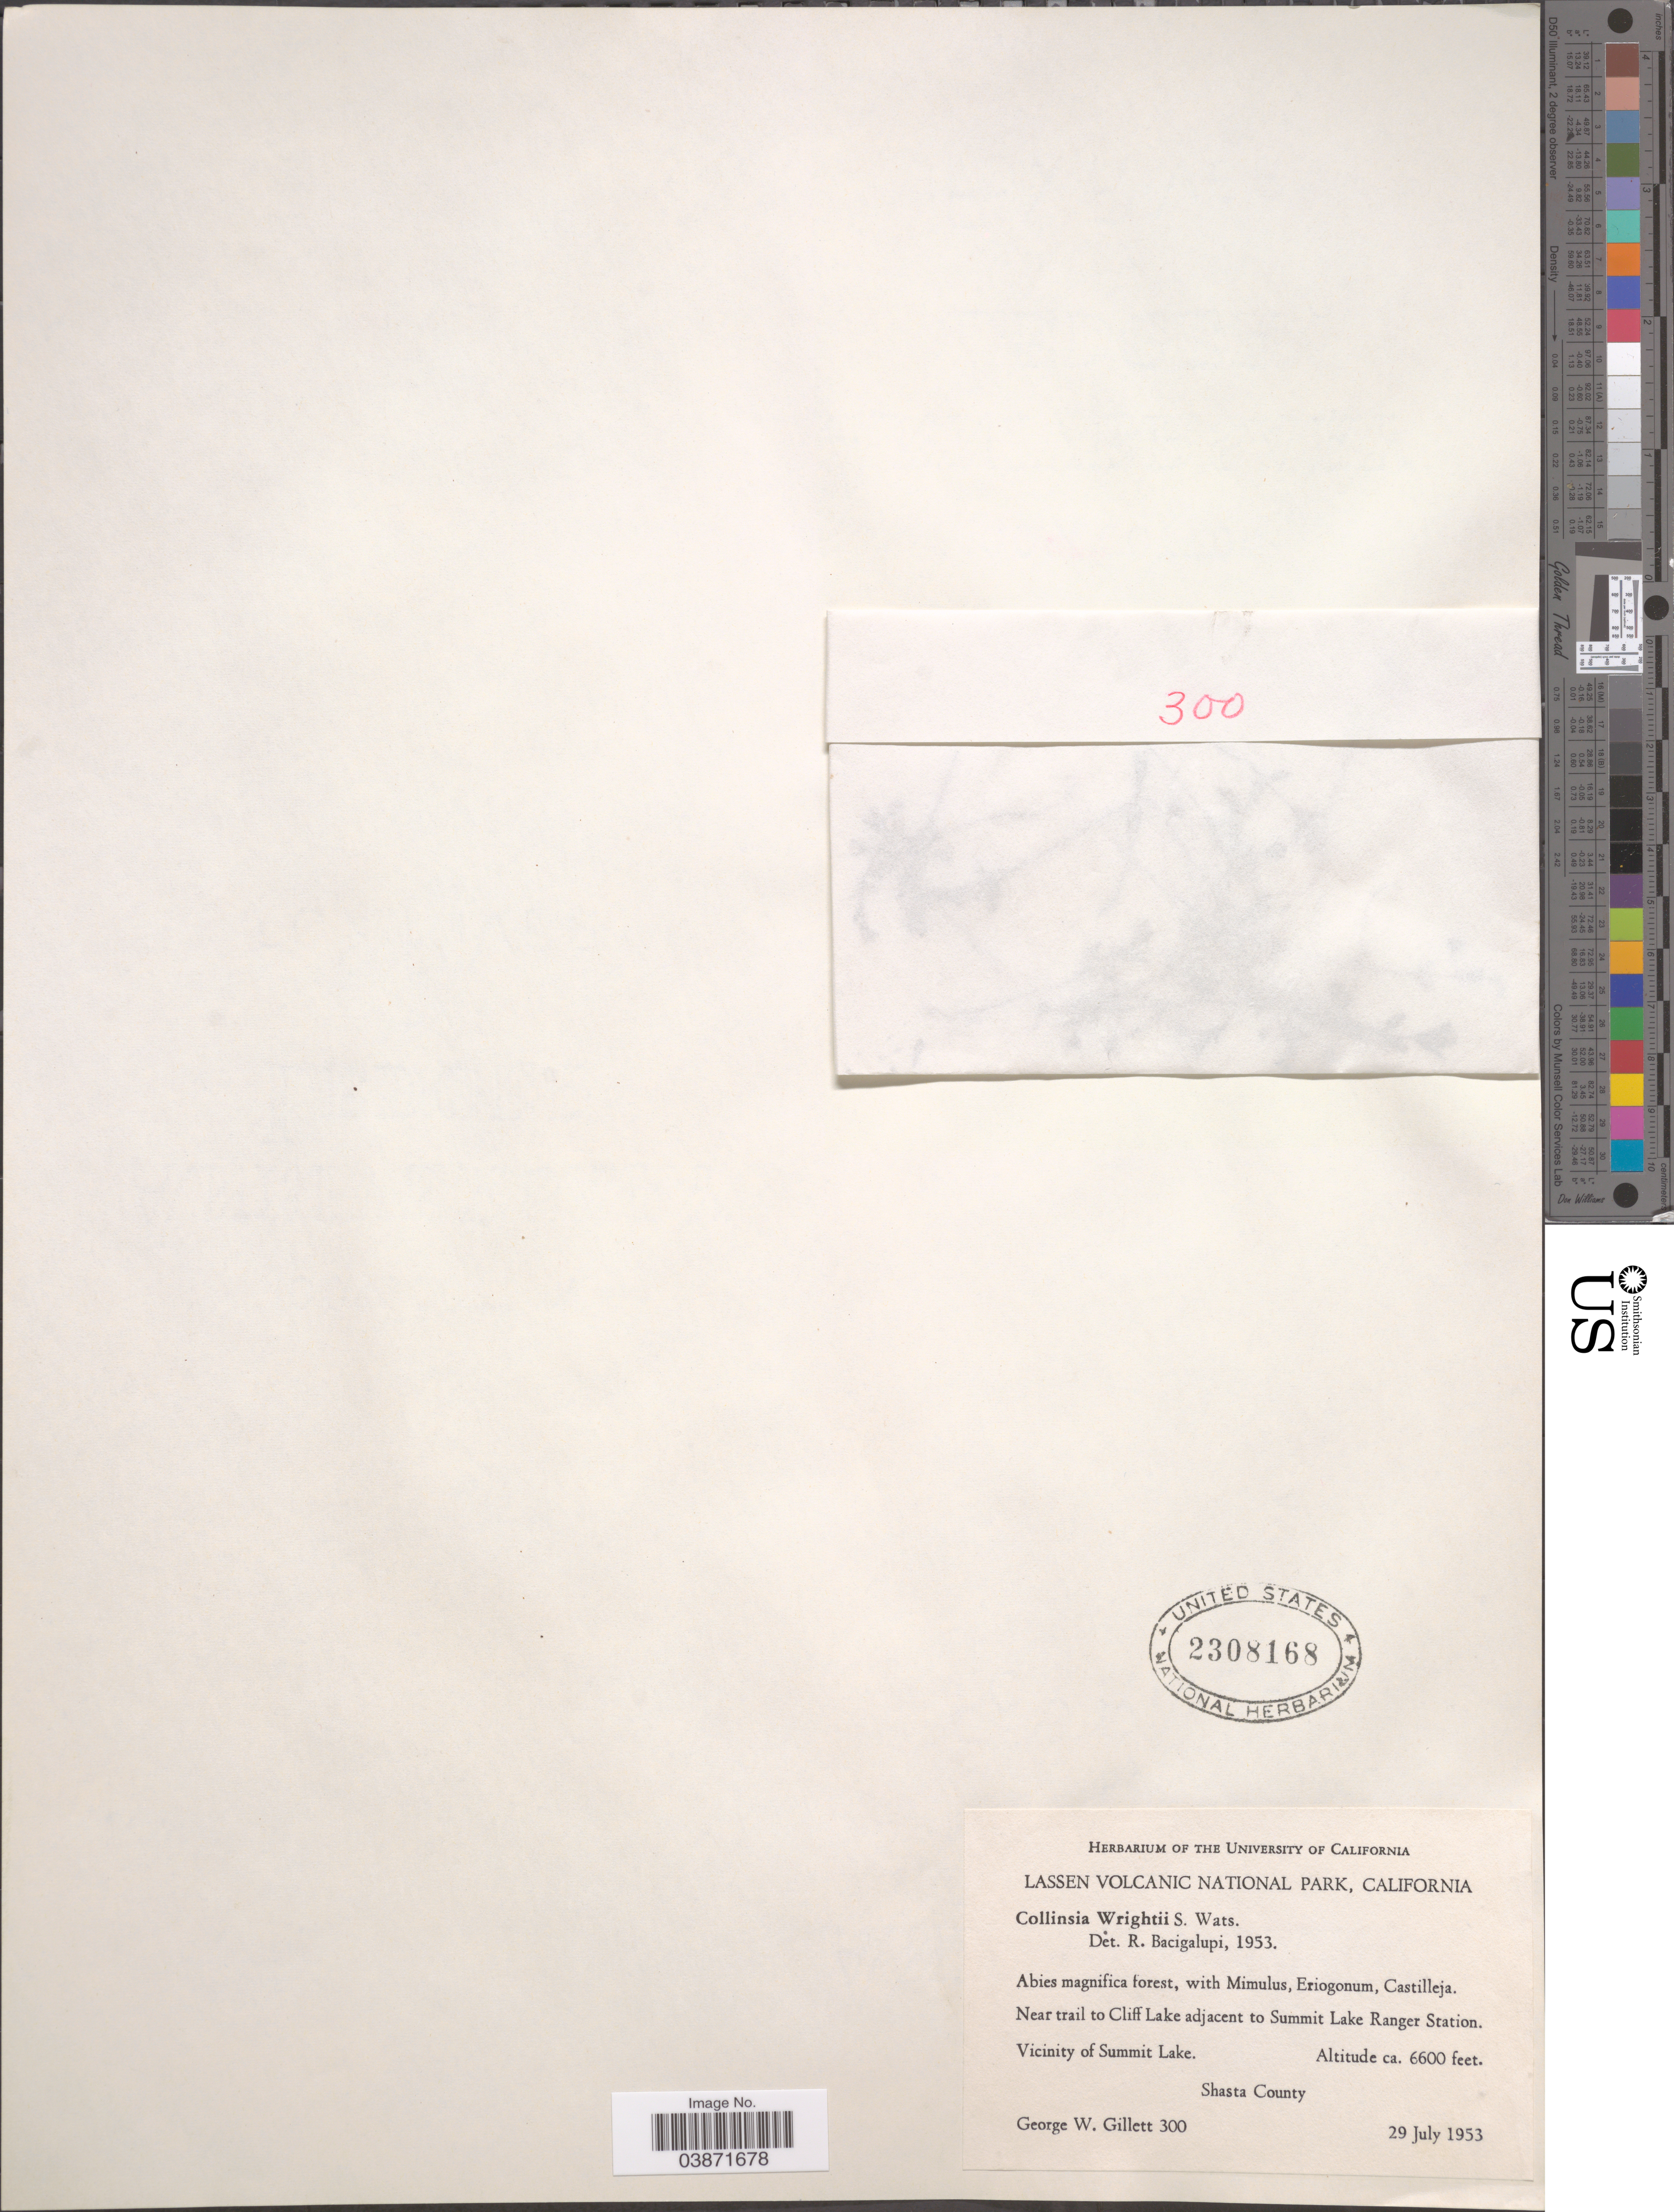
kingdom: Plantae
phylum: Tracheophyta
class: Magnoliopsida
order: Lamiales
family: Plantaginaceae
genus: Collinsia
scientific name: Collinsia torreyi var. wrightii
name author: A. Gray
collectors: G. Gillett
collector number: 300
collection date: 1953-07-29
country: United States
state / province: California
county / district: Shasta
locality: Lassen Volcanic National Park. Near trail to Cliff Lake adjacent to Summit Lake Ranger Station. Vicinity of Summit Lake. Shasta County.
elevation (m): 2012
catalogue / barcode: US 2308168